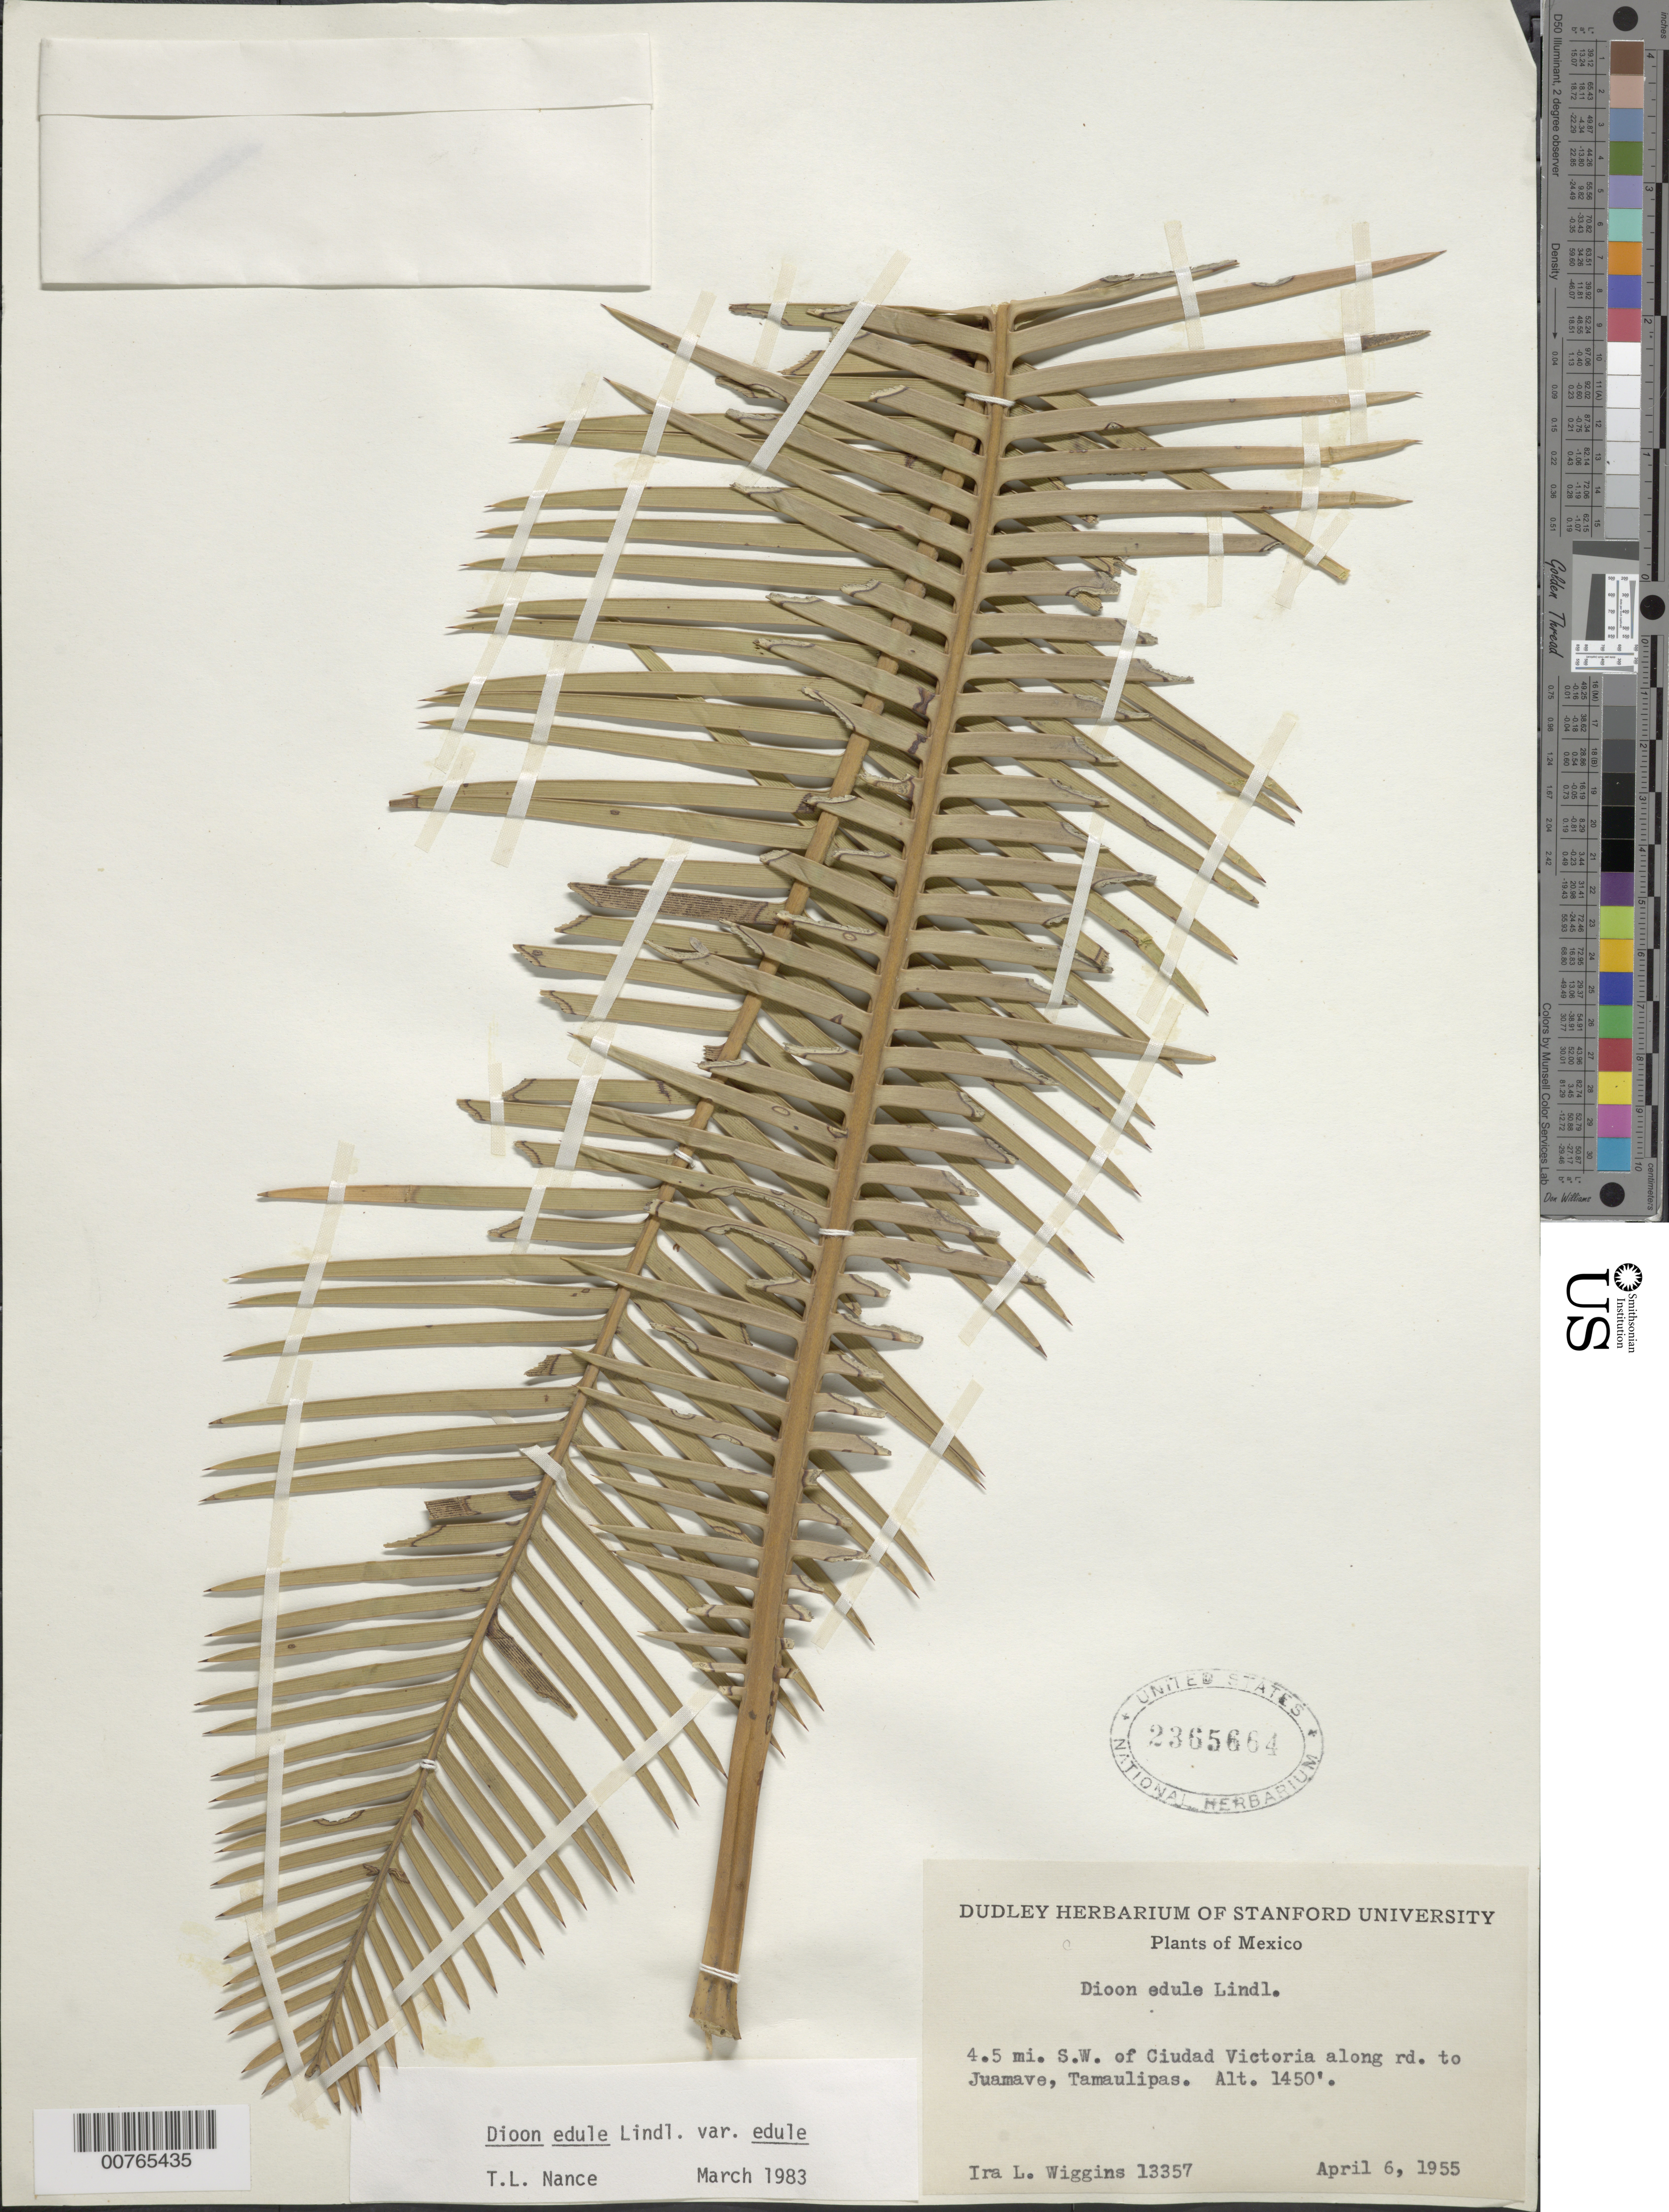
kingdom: Plantae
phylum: Tracheophyta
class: Cycadopsida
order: Cycadales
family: Zamiaceae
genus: Dioon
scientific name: Dioon edule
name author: Lindl.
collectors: I. L. Wiggins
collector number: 13357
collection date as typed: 06 Apr 1955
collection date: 1955-04-06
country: Mexico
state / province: Tamaulipas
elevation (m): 442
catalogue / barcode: US 2365664